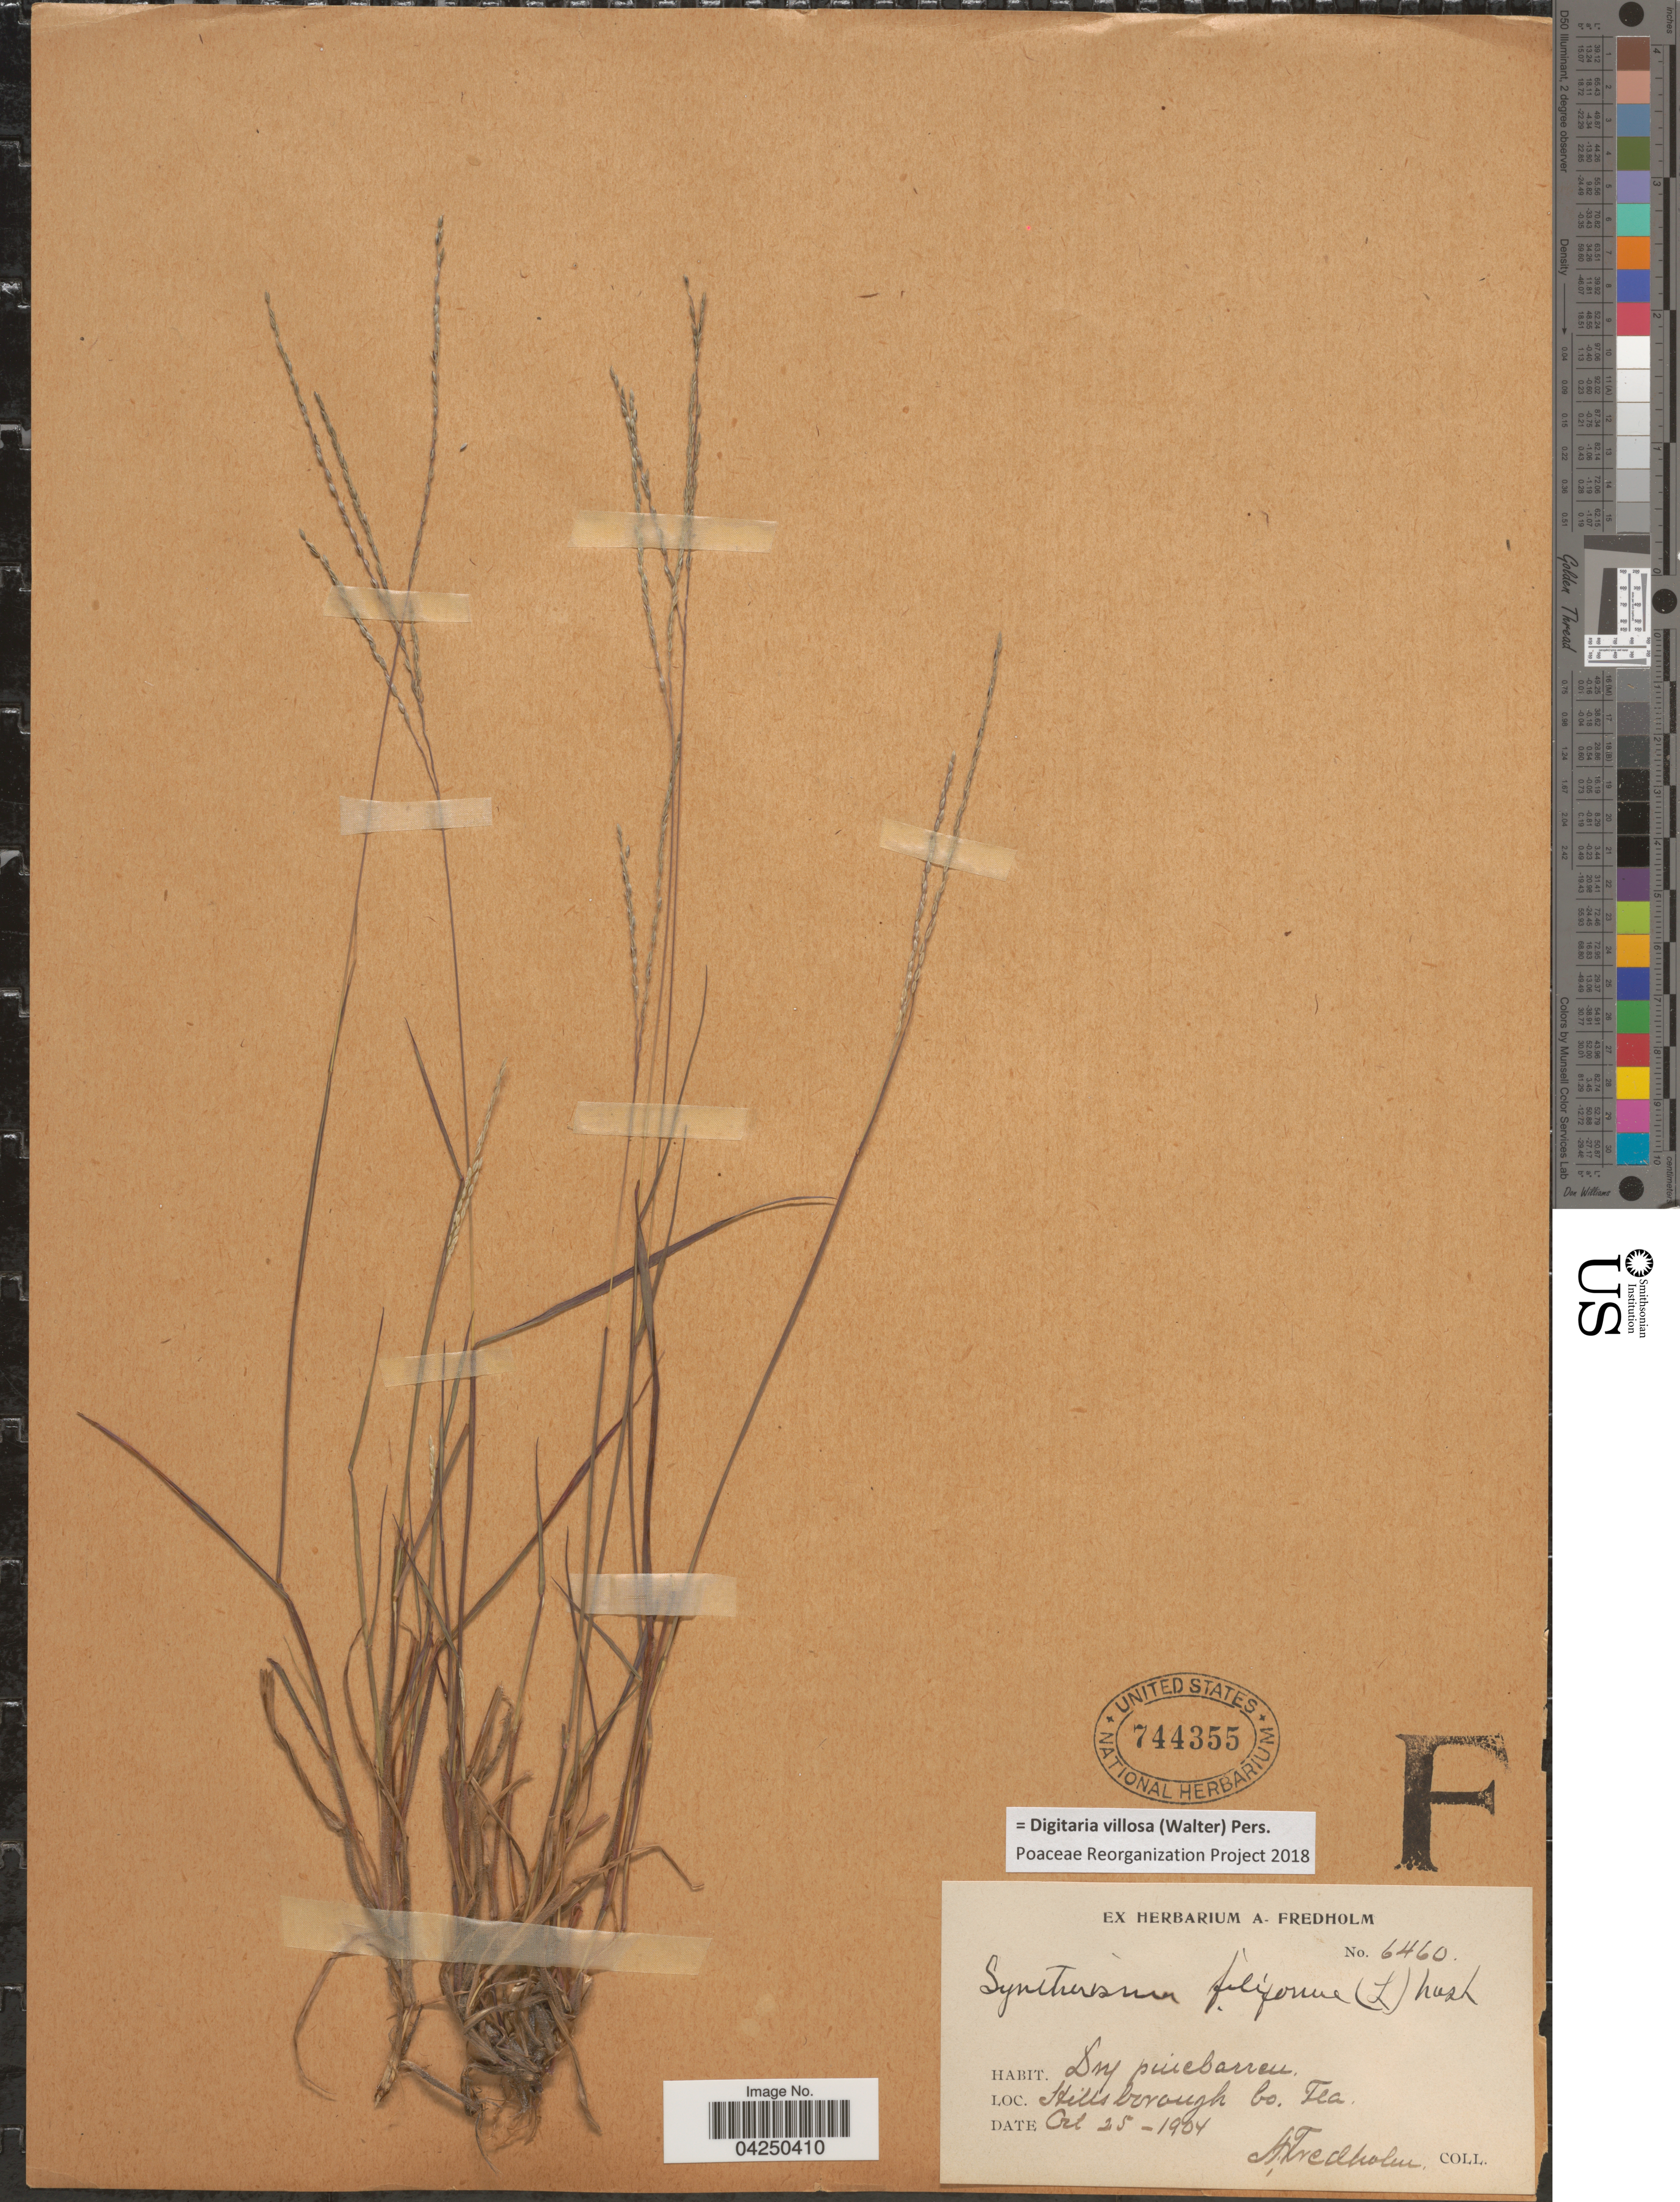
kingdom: Plantae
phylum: Tracheophyta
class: Liliopsida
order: Poales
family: Poaceae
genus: Digitaria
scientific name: Digitaria villosa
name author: (Walter) Pers.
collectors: A. Fredholm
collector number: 6460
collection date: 1904-10-25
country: United States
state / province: Florida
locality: Dry pinebarren. Hills borough Co.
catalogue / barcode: US 744355